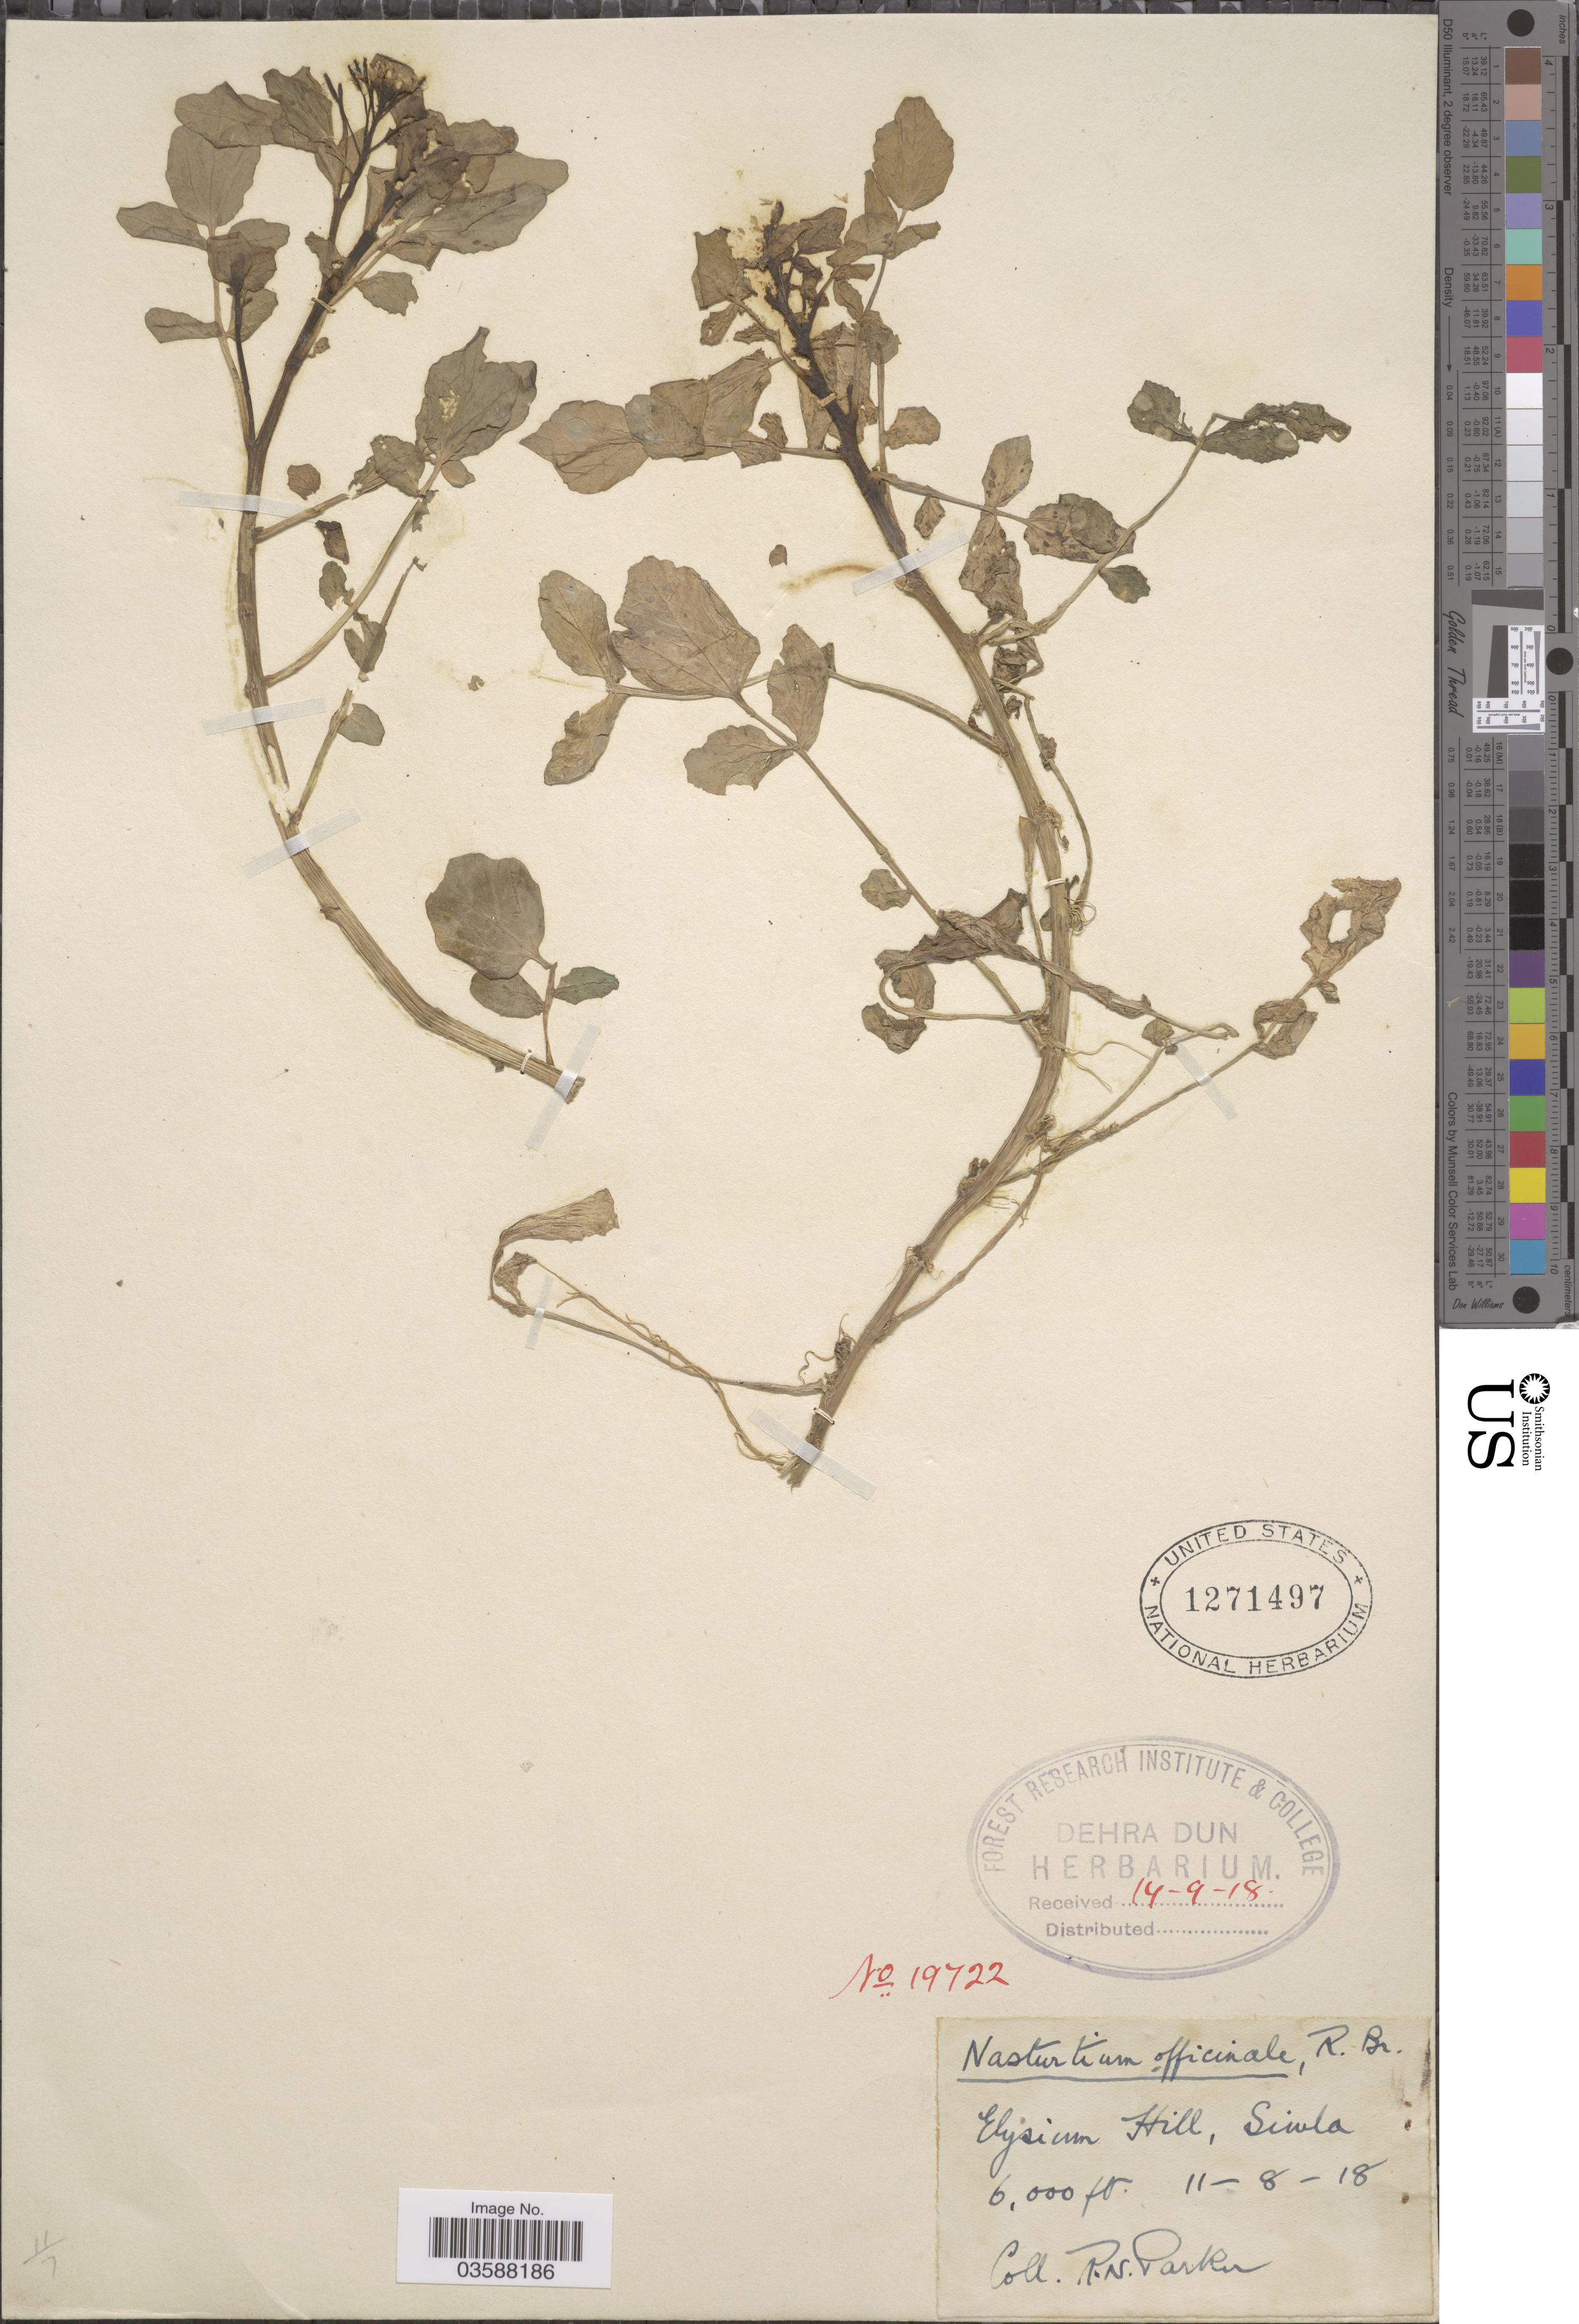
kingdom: Plantae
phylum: Tracheophyta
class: Magnoliopsida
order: Brassicales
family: Brassicaceae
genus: Nasturtium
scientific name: Nasturtium officinale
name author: R. Br.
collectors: R. N. Parker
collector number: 19722?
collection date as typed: Transcribed d/m/y: 11/8/18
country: India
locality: Elysium Hill, Simla.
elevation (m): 1829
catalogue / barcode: US 1271497